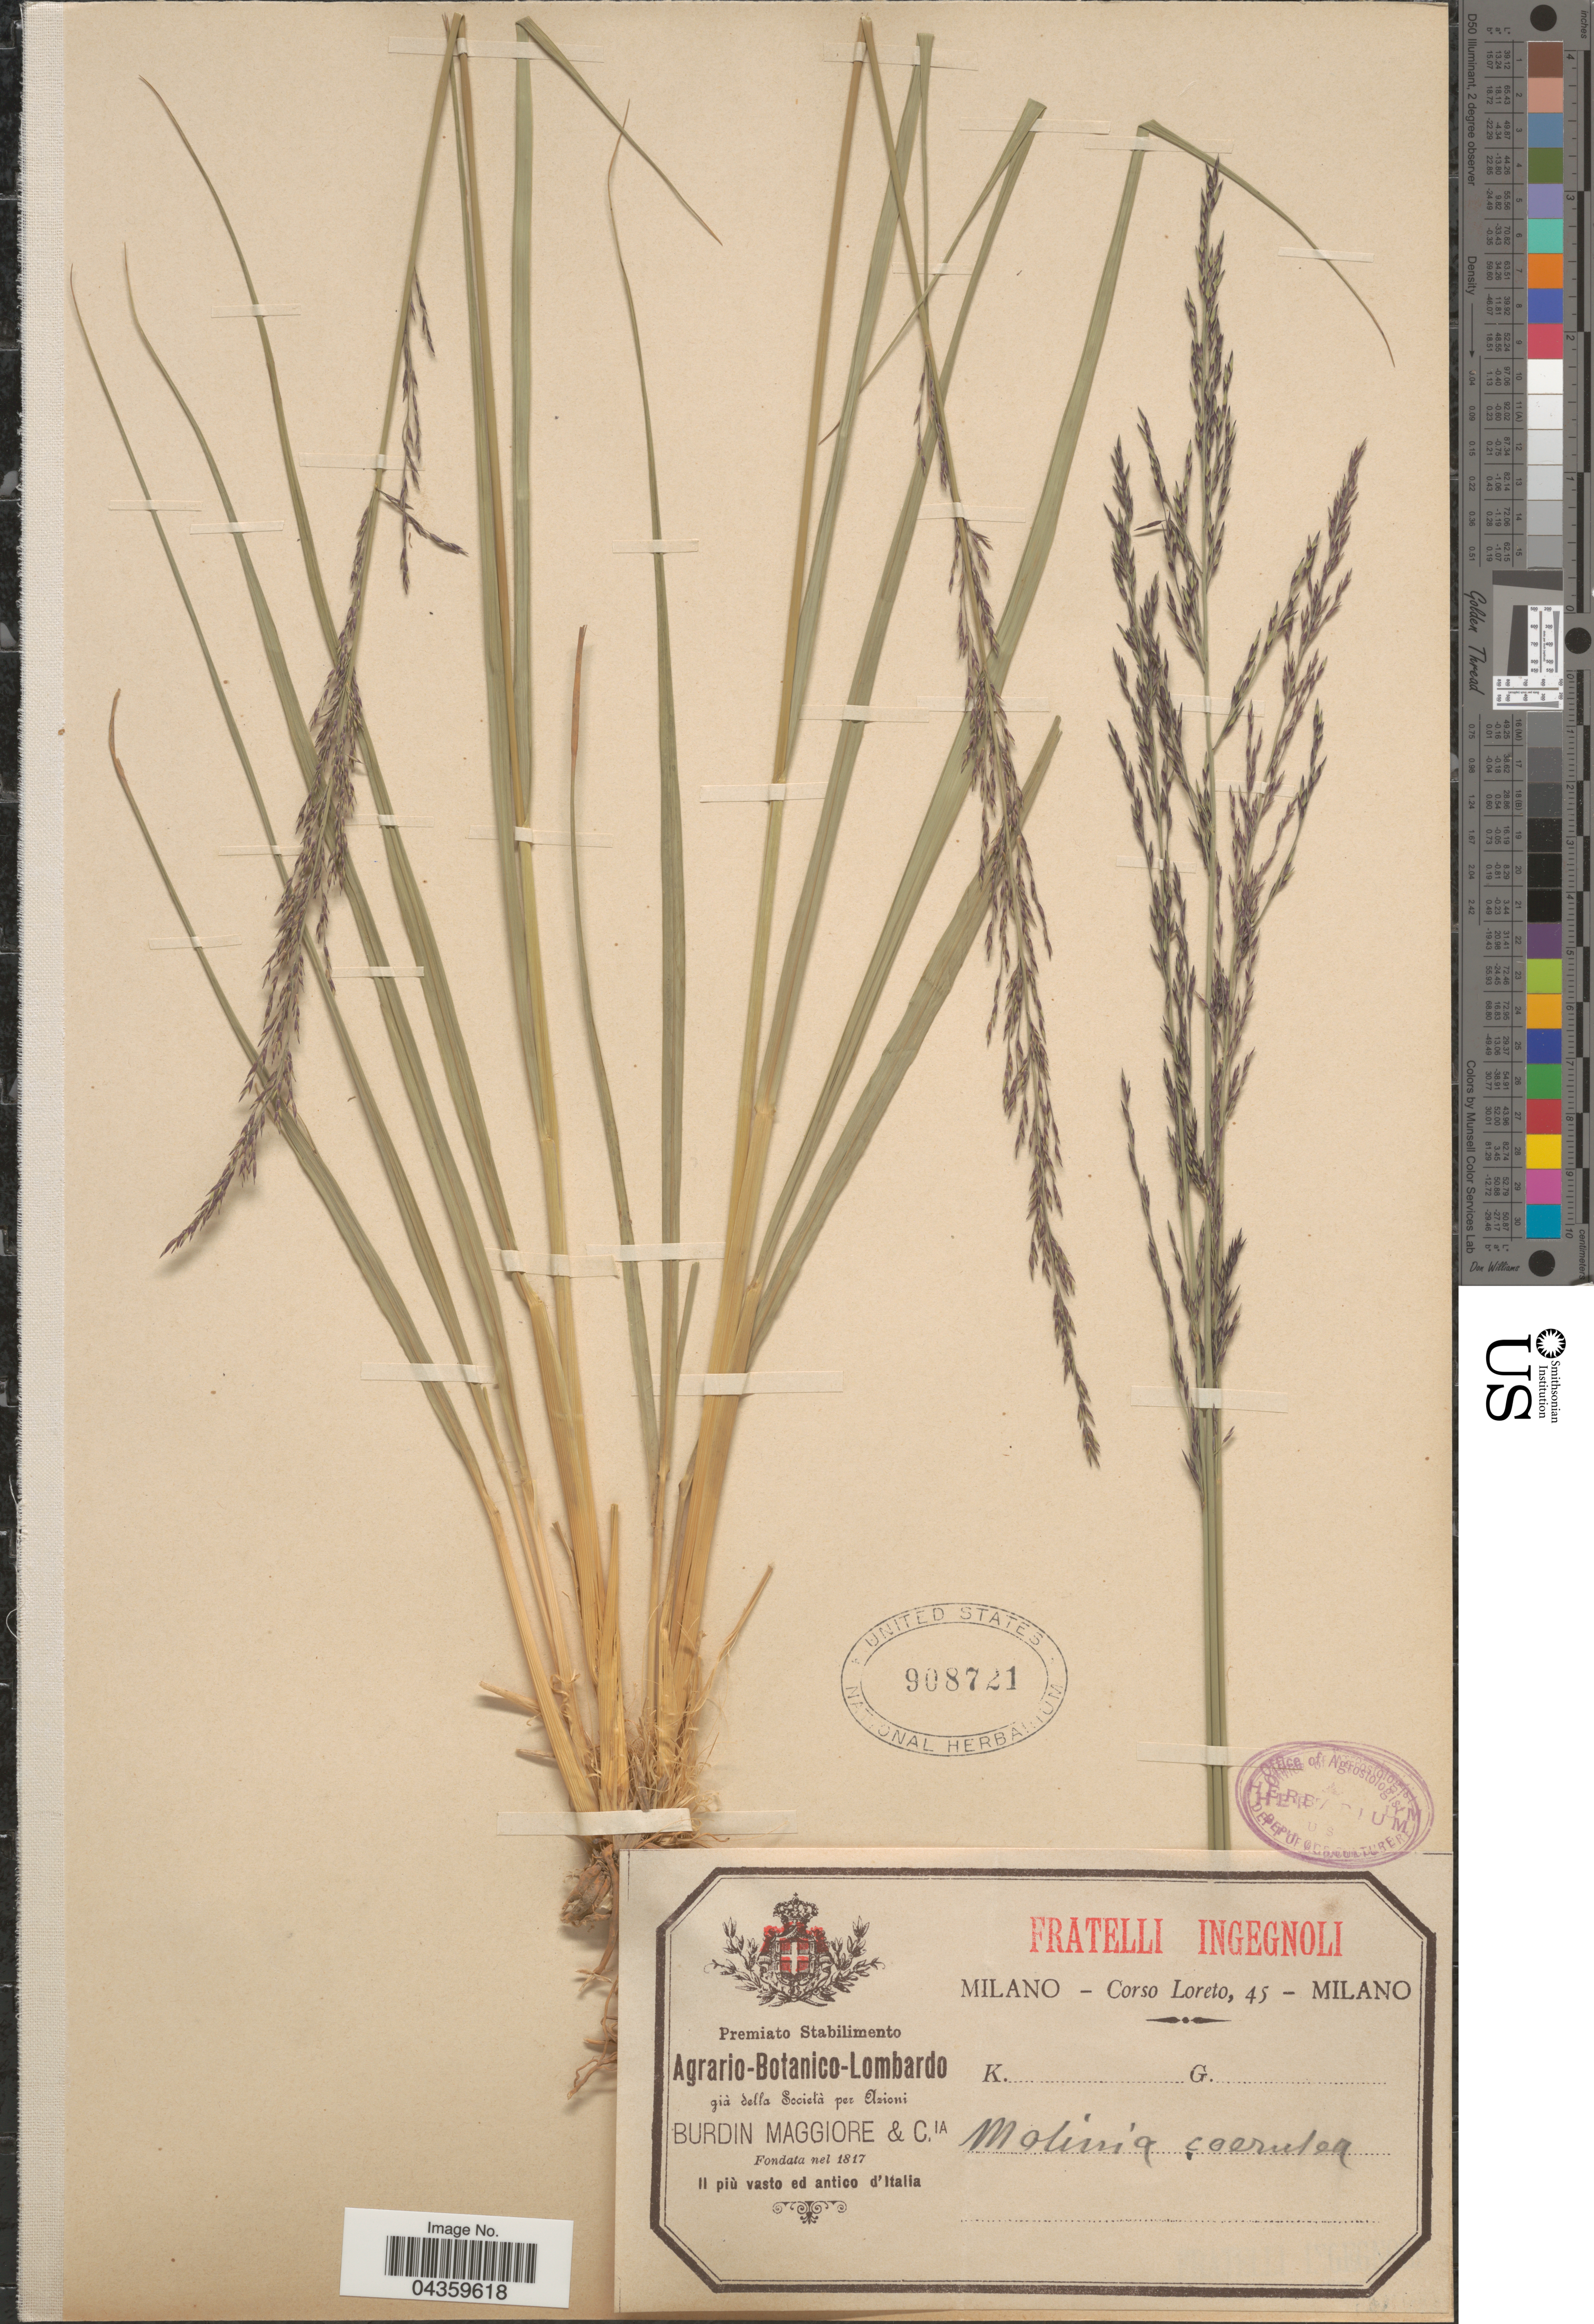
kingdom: Plantae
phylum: Tracheophyta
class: Liliopsida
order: Poales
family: Poaceae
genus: Molinia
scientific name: Molinia caerulea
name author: (L.) Moench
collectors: Loreto, C.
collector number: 45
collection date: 1817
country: Italy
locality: Milano. Il più vasto ed antico d'Italia.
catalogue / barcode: US 908721